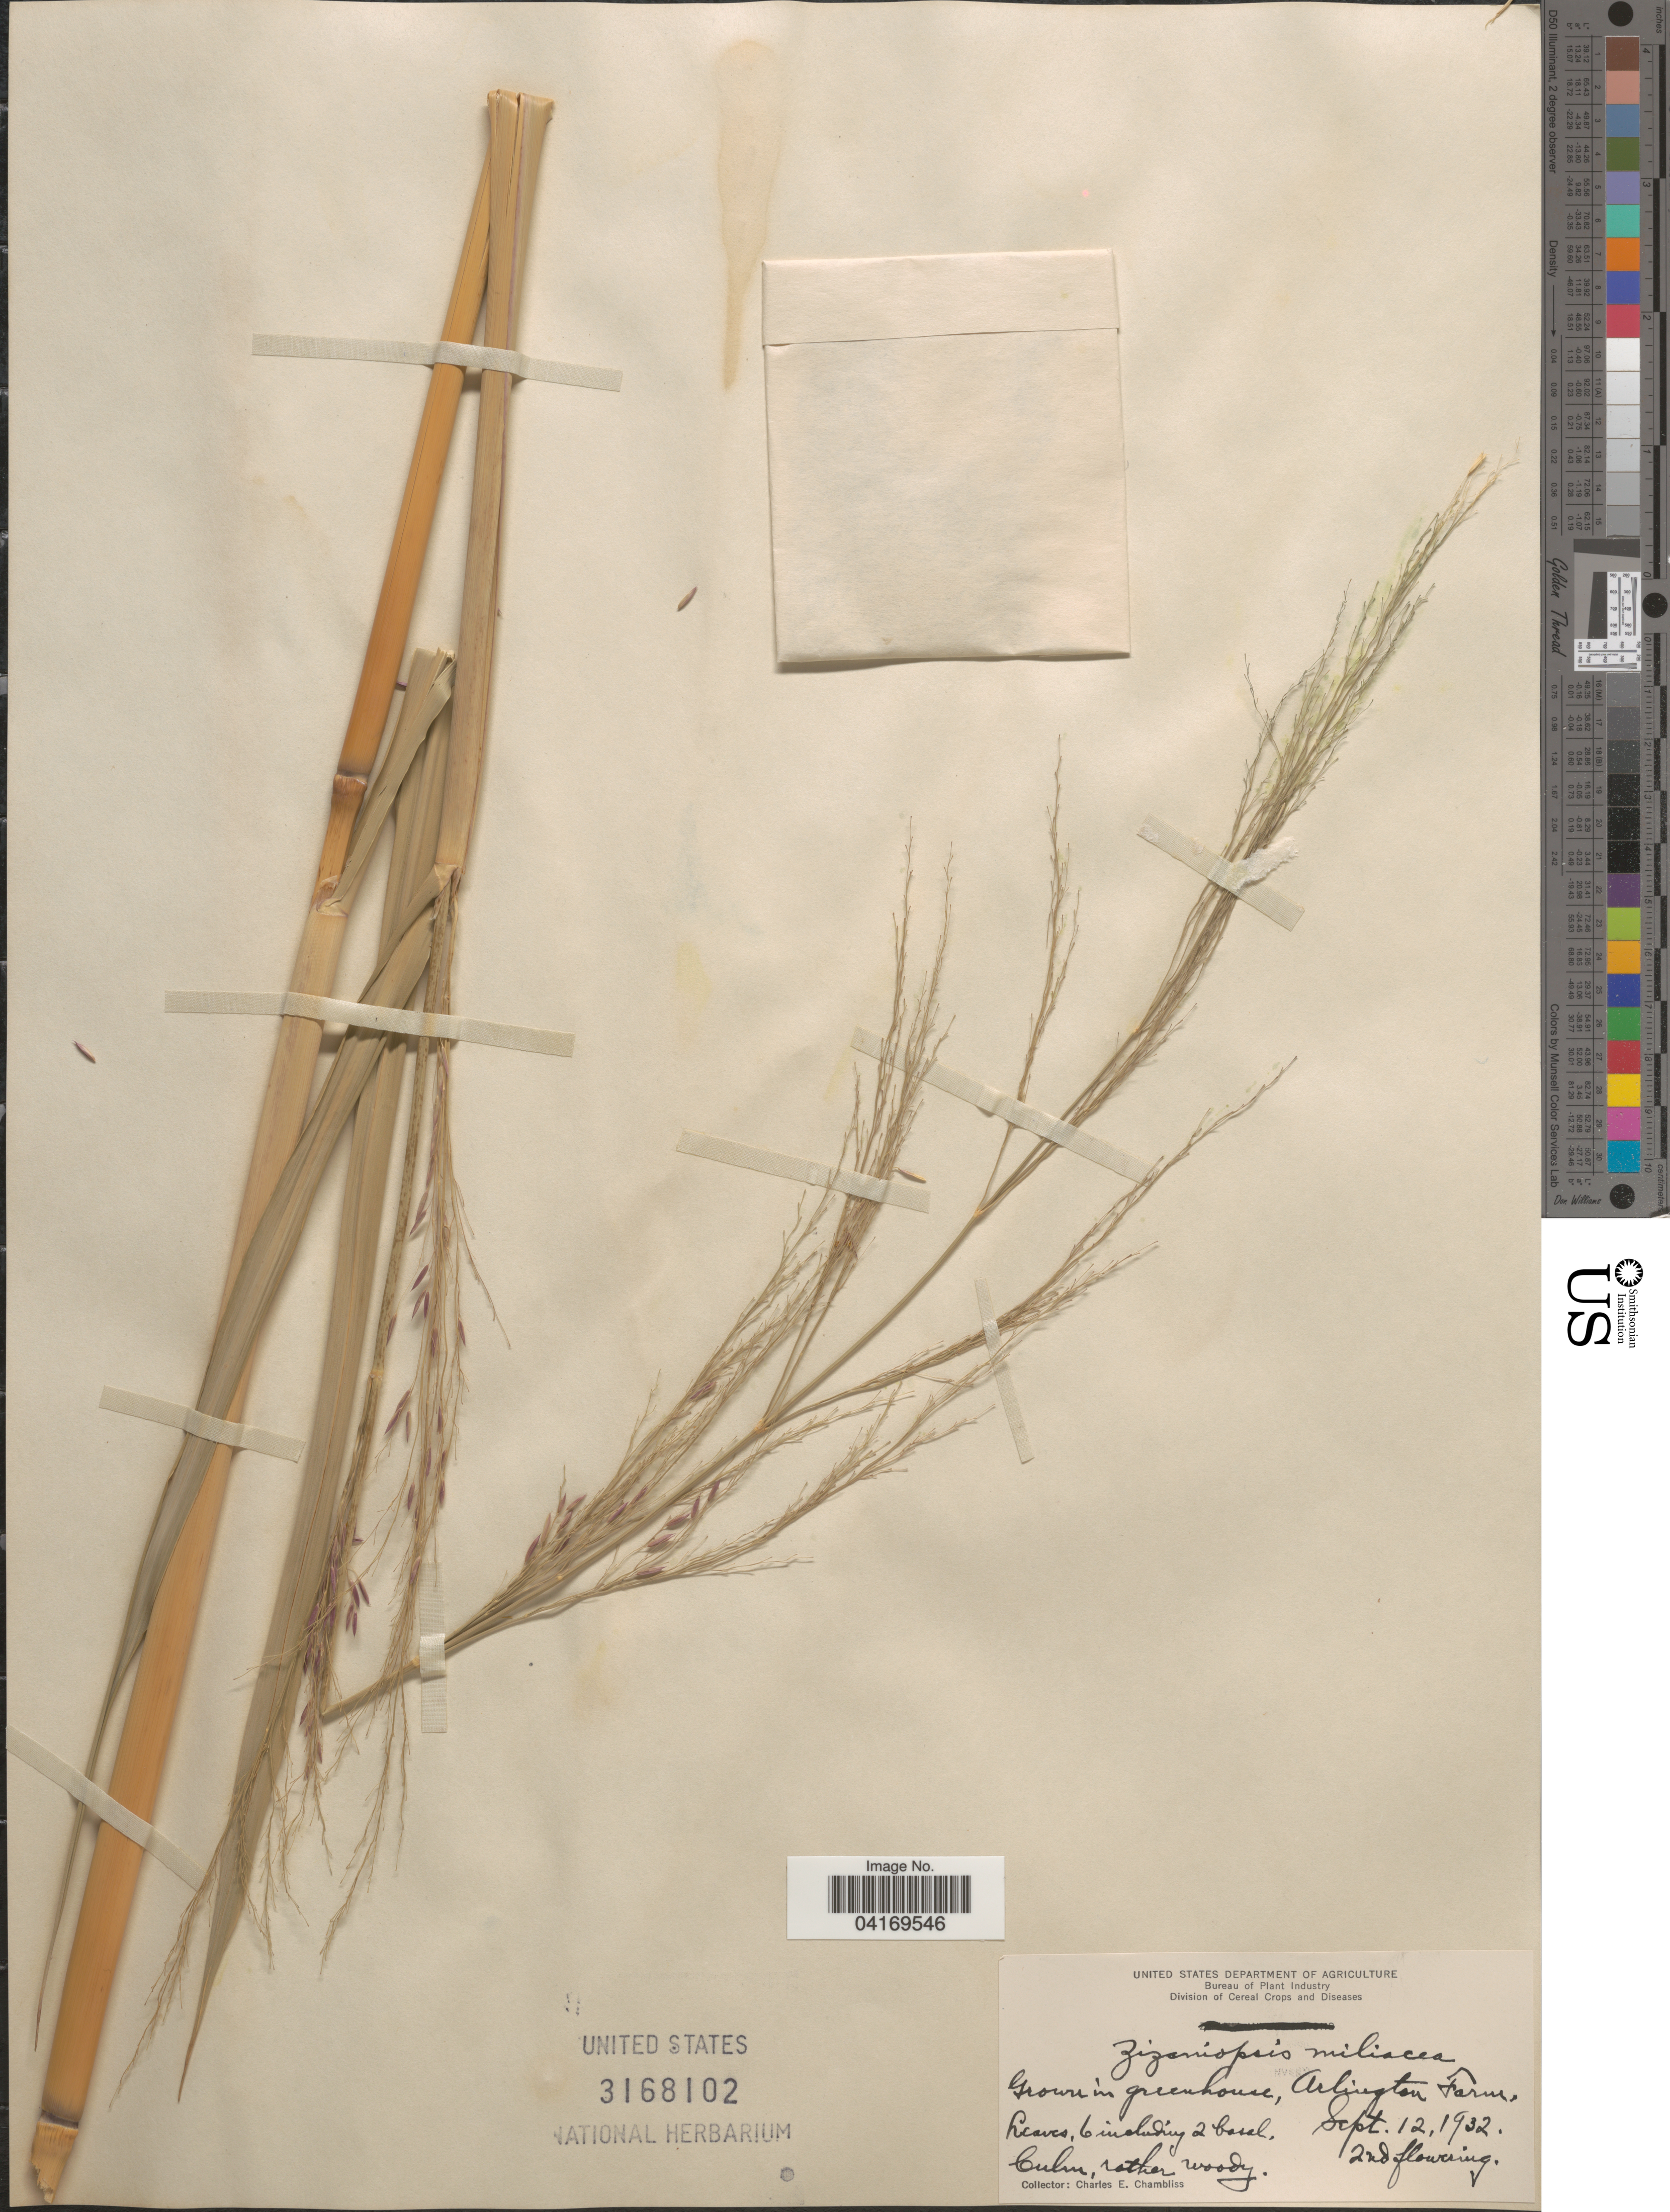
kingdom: Plantae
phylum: Tracheophyta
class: Liliopsida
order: Poales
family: Poaceae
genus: Zizaniopsis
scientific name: Zizaniopsis miliacea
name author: (Michx.) Döll & Asch.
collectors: C. Chambliss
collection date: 1932-09-12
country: United States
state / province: Virginia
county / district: Arlington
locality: In greenhouse, Arlington Farm.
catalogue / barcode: US 3168102